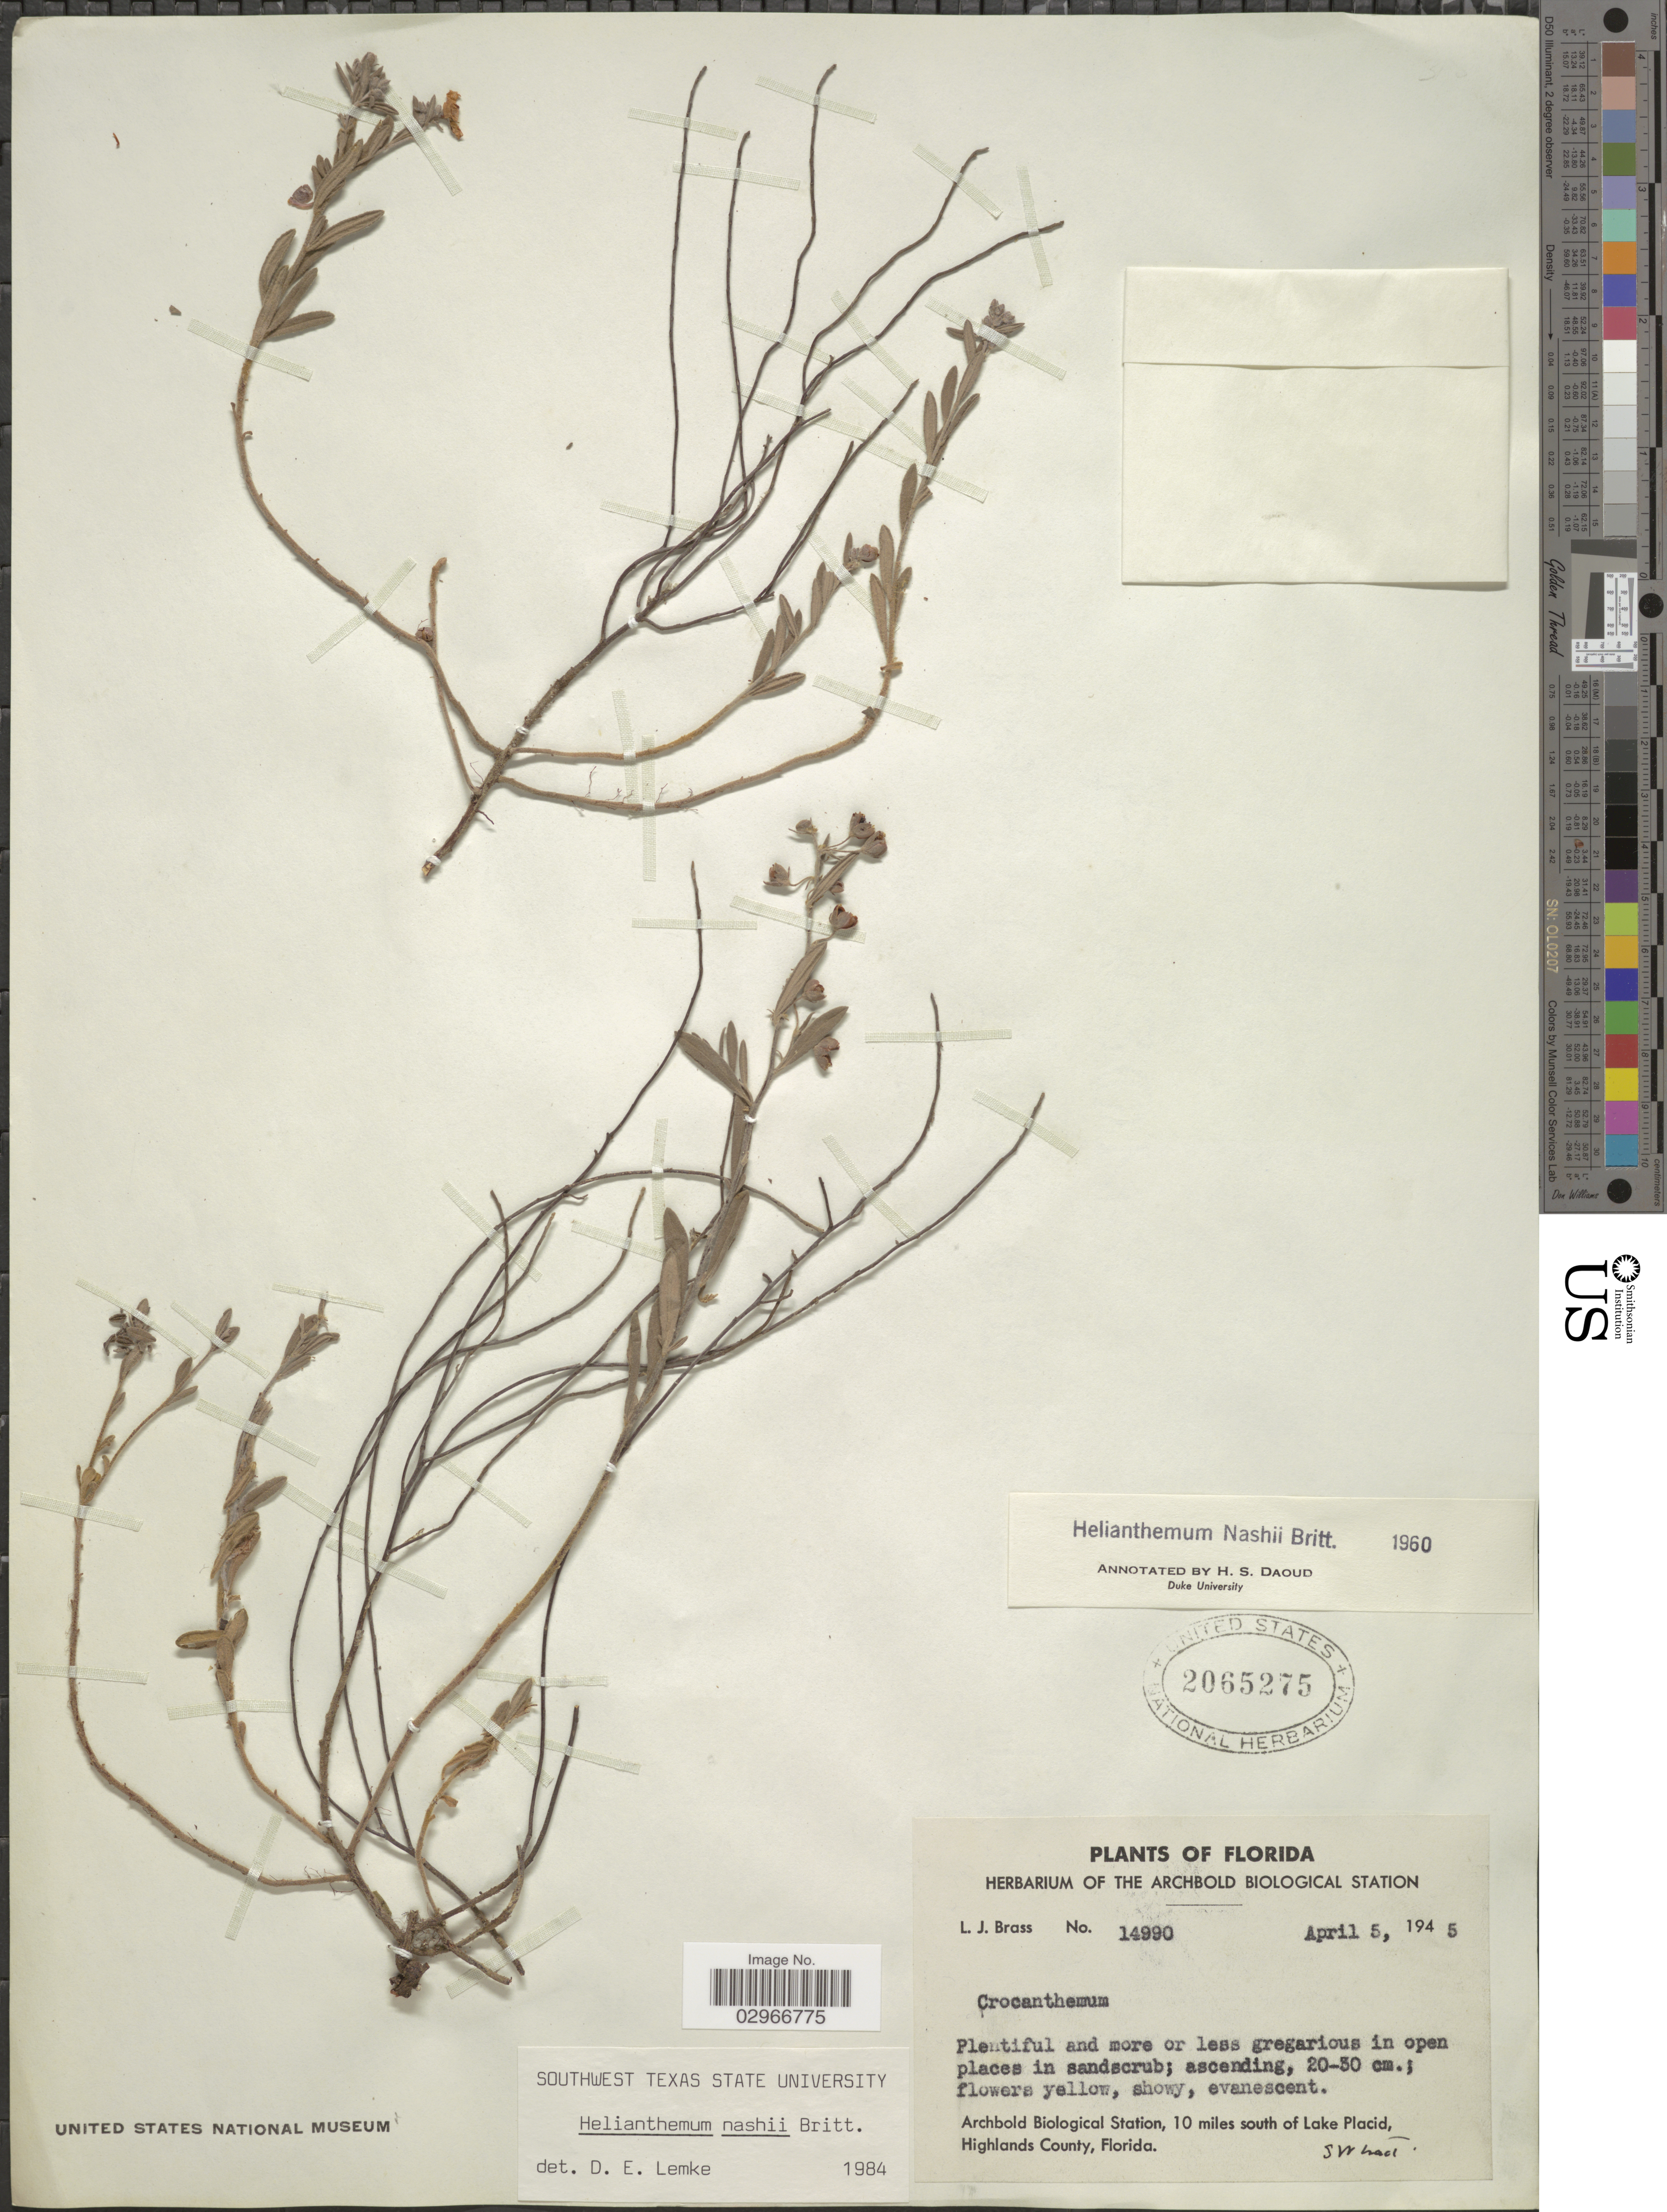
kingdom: Plantae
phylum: Tracheophyta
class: Magnoliopsida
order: Malvales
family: Cistaceae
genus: Helianthemum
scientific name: Helianthemum nashi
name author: Britton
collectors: L. J. Brass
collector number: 14990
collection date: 1945-04-05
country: United States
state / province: Florida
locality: Archbold Biological Station, 10 miles south of Lake Placid, Highlands County.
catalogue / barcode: US 2065275